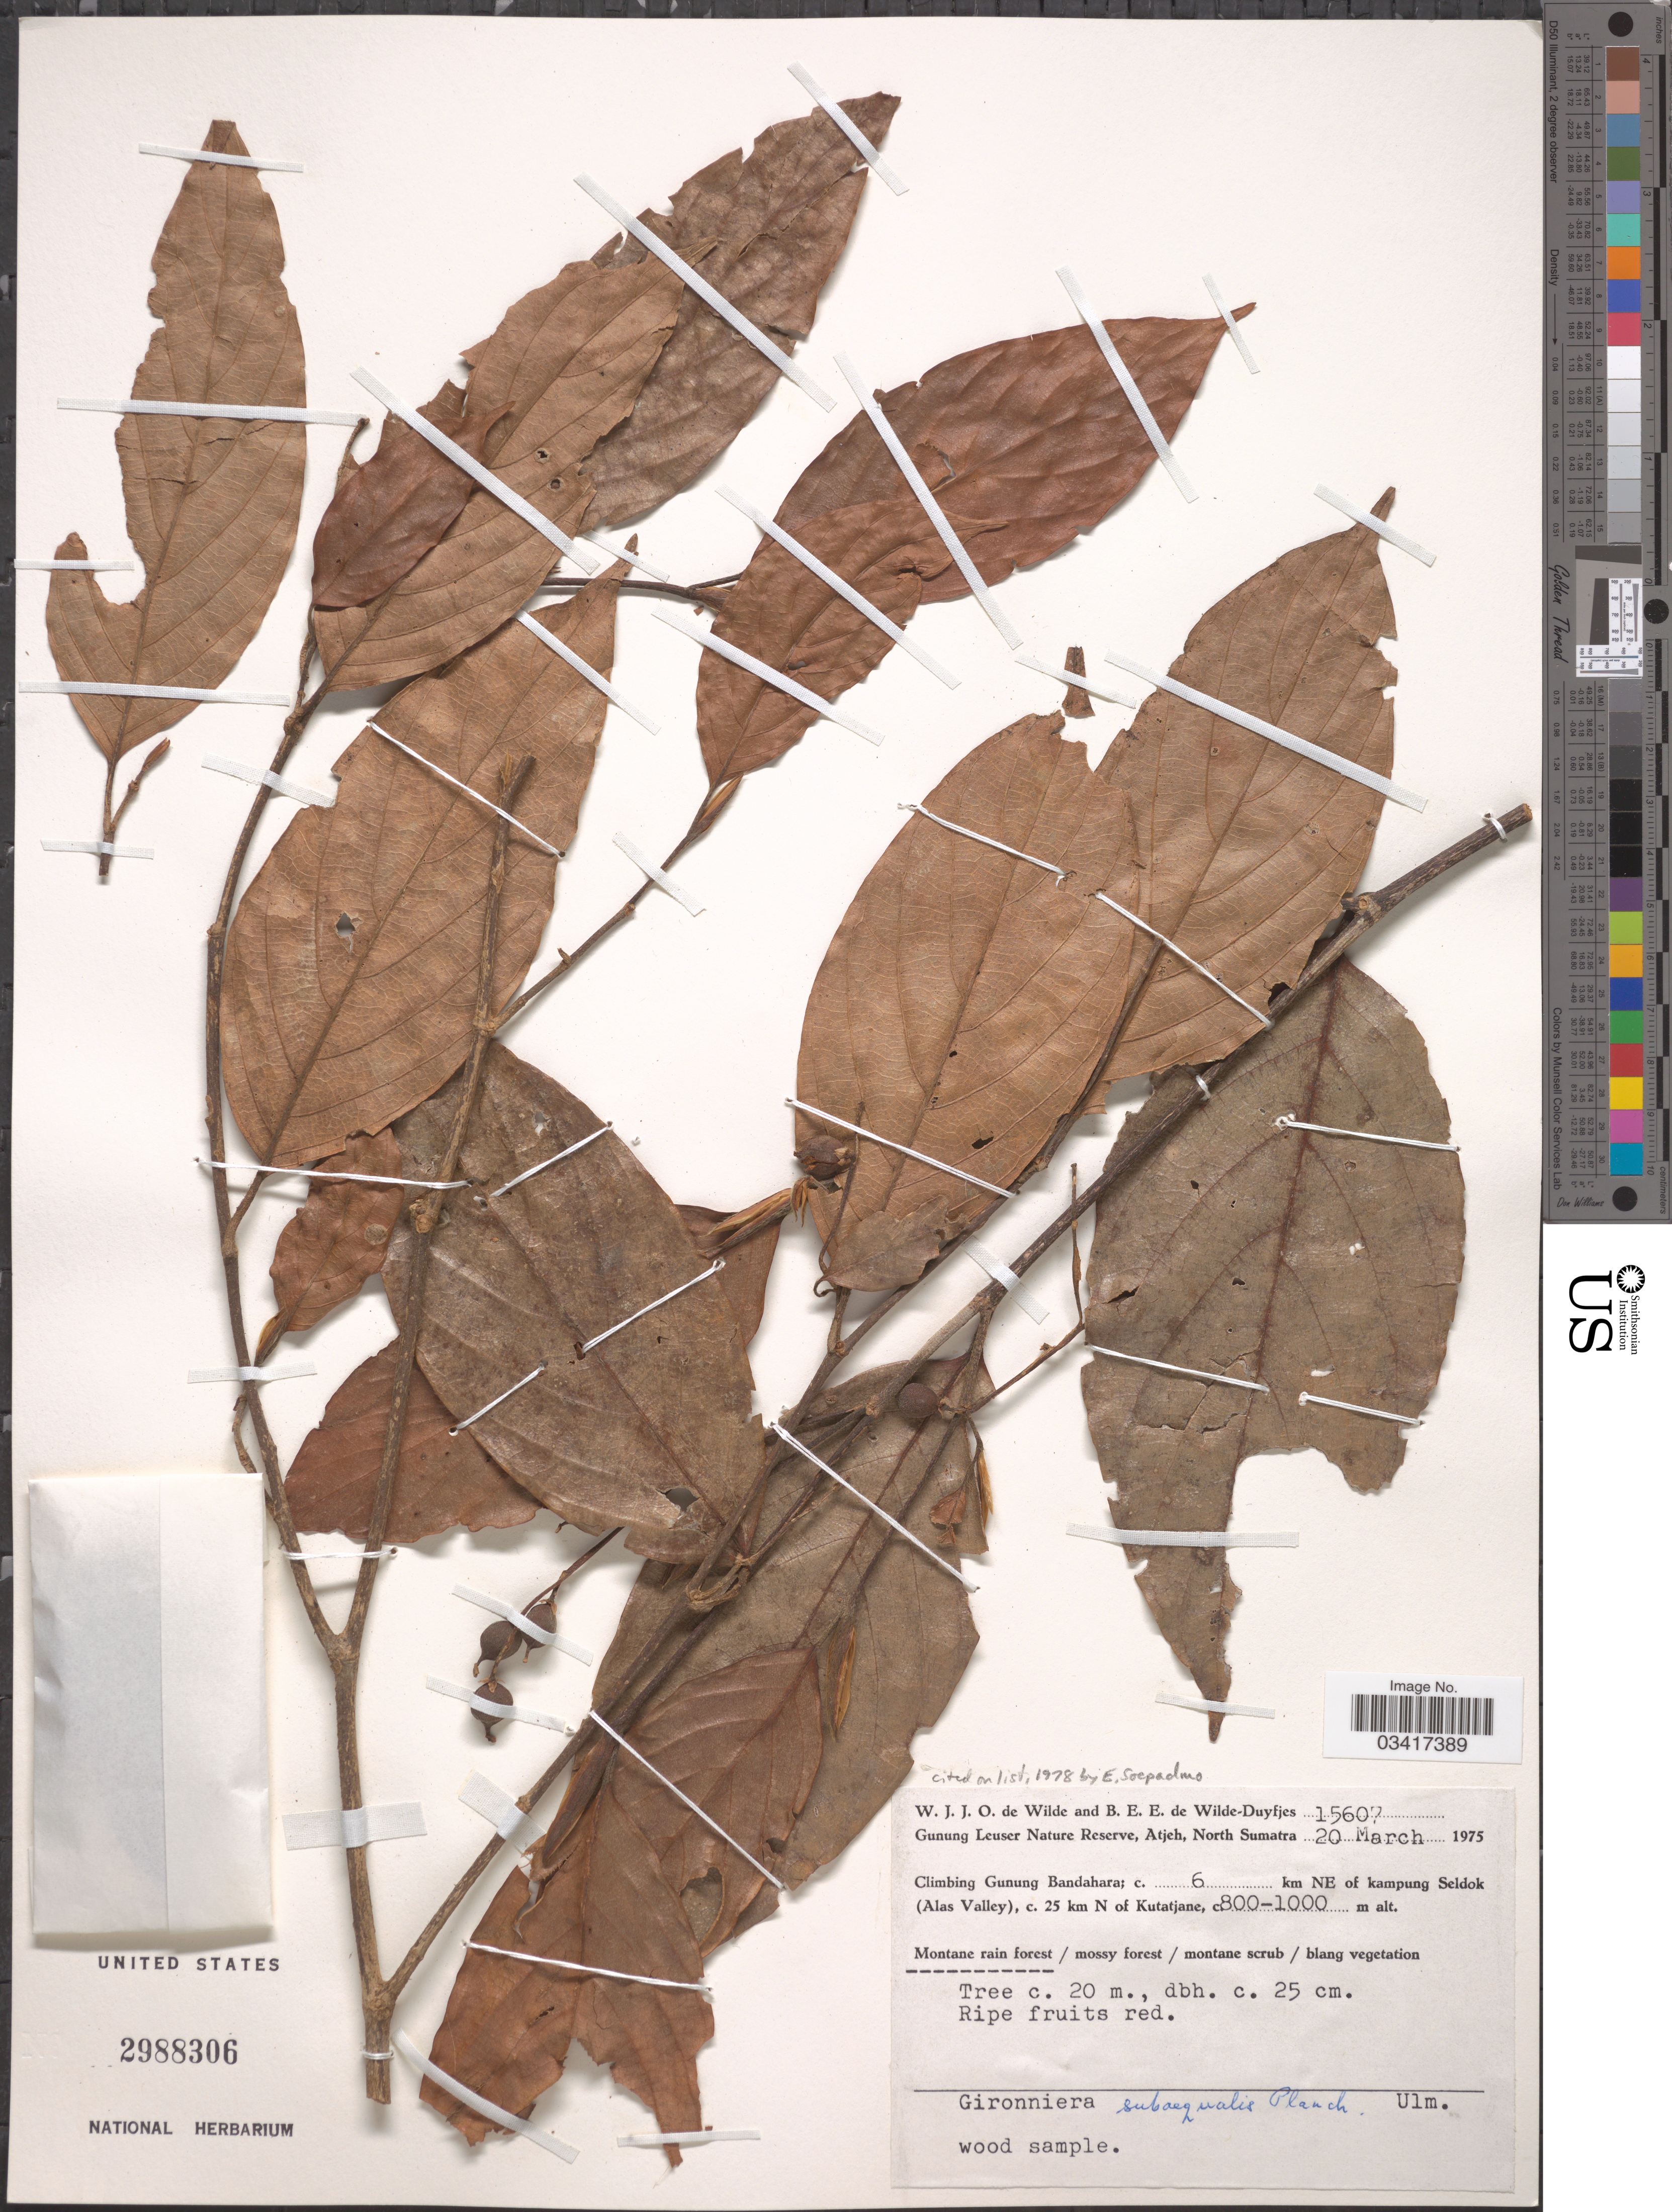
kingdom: Plantae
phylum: Tracheophyta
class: Magnoliopsida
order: Rosales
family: Cannabaceae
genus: Gironniera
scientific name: Gironniera subaequalis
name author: Planch.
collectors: W. J. de Wilde & B. E. de Wilde-Duyfjes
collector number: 15607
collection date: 1975-03-20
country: Indonesia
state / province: Sumatra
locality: Gunung Leuser Nature Reserve, Atjeh, North Sumatra. Climbing Gunung Bandahara; c. 6 km NE of kampung Seldok (Alas Valley), c. 25 km N of Kutatjane.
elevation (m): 800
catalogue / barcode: US 2988306